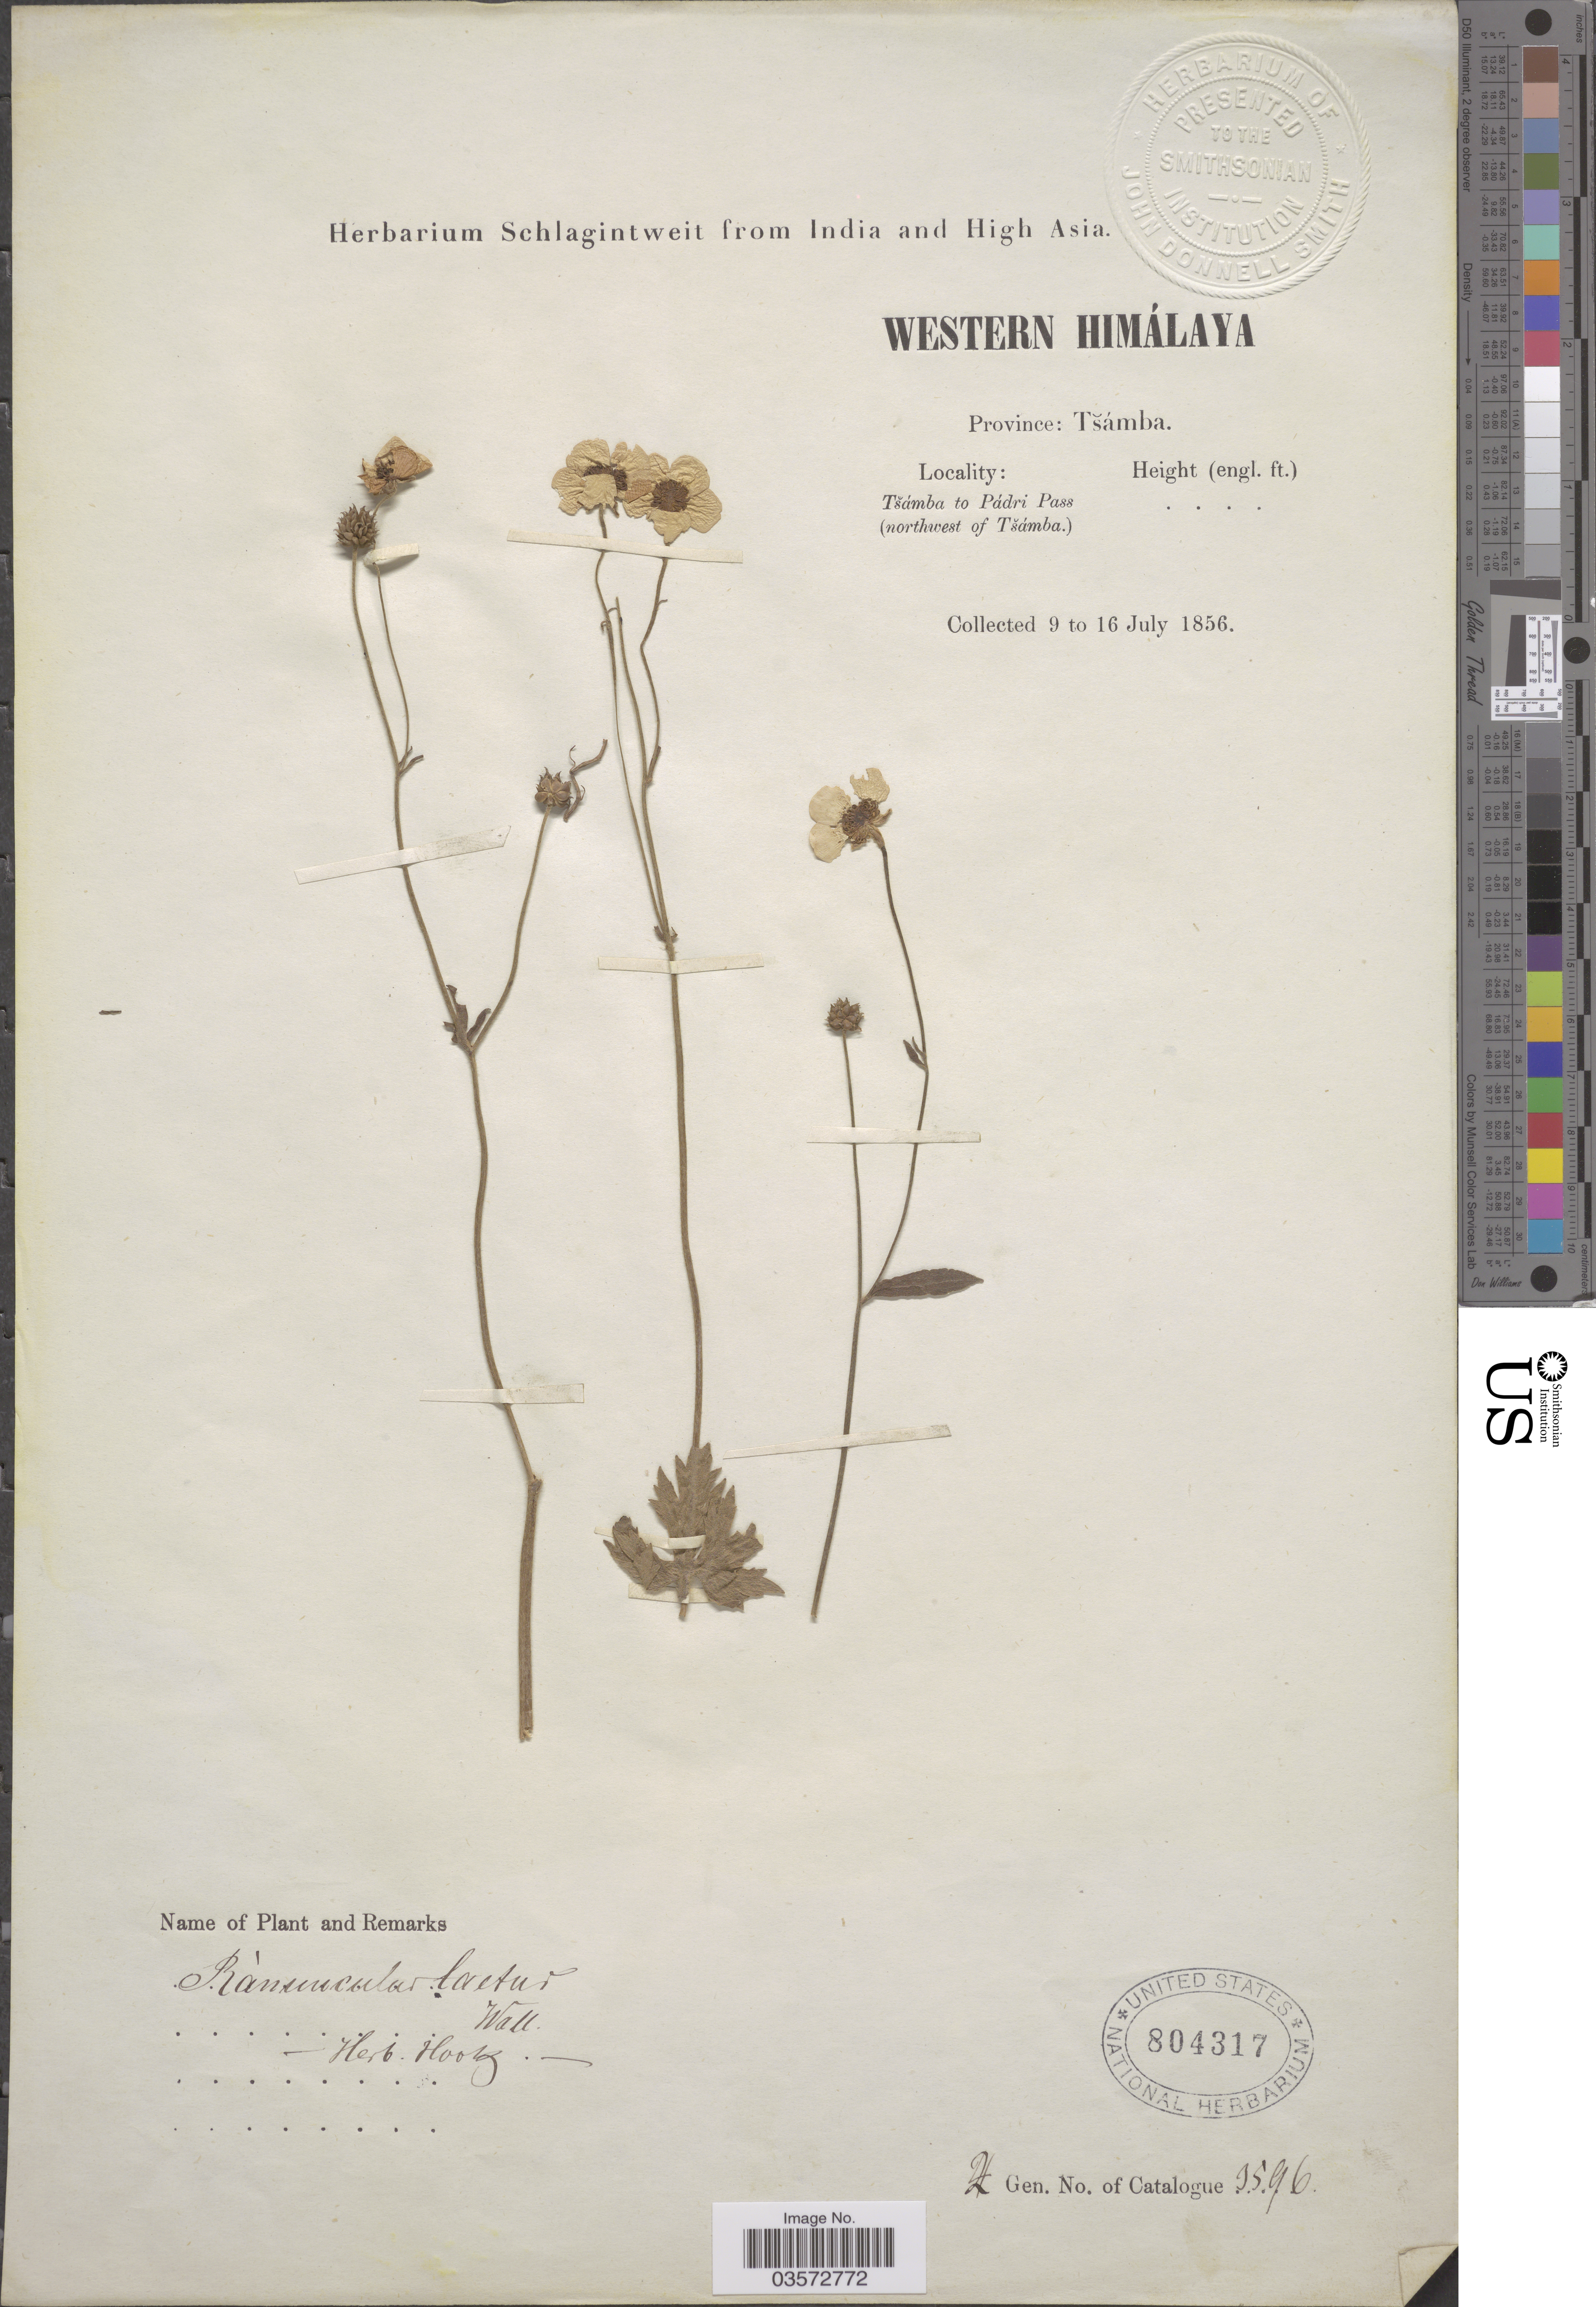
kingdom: Plantae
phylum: Tracheophyta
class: Magnoliopsida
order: Ranunculales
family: Ranunculaceae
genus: Ranunculus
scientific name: Ranunculus laetus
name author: Wall. ex Hook. f. & J.W. Thomson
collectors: ex herb. Schlagintweit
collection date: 1856-07-09/1856-07-16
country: India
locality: Western Himálaya. Province: Tšámba. Tšámba to Pádri Pass (northwest of Tšámba).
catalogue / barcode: US 804317